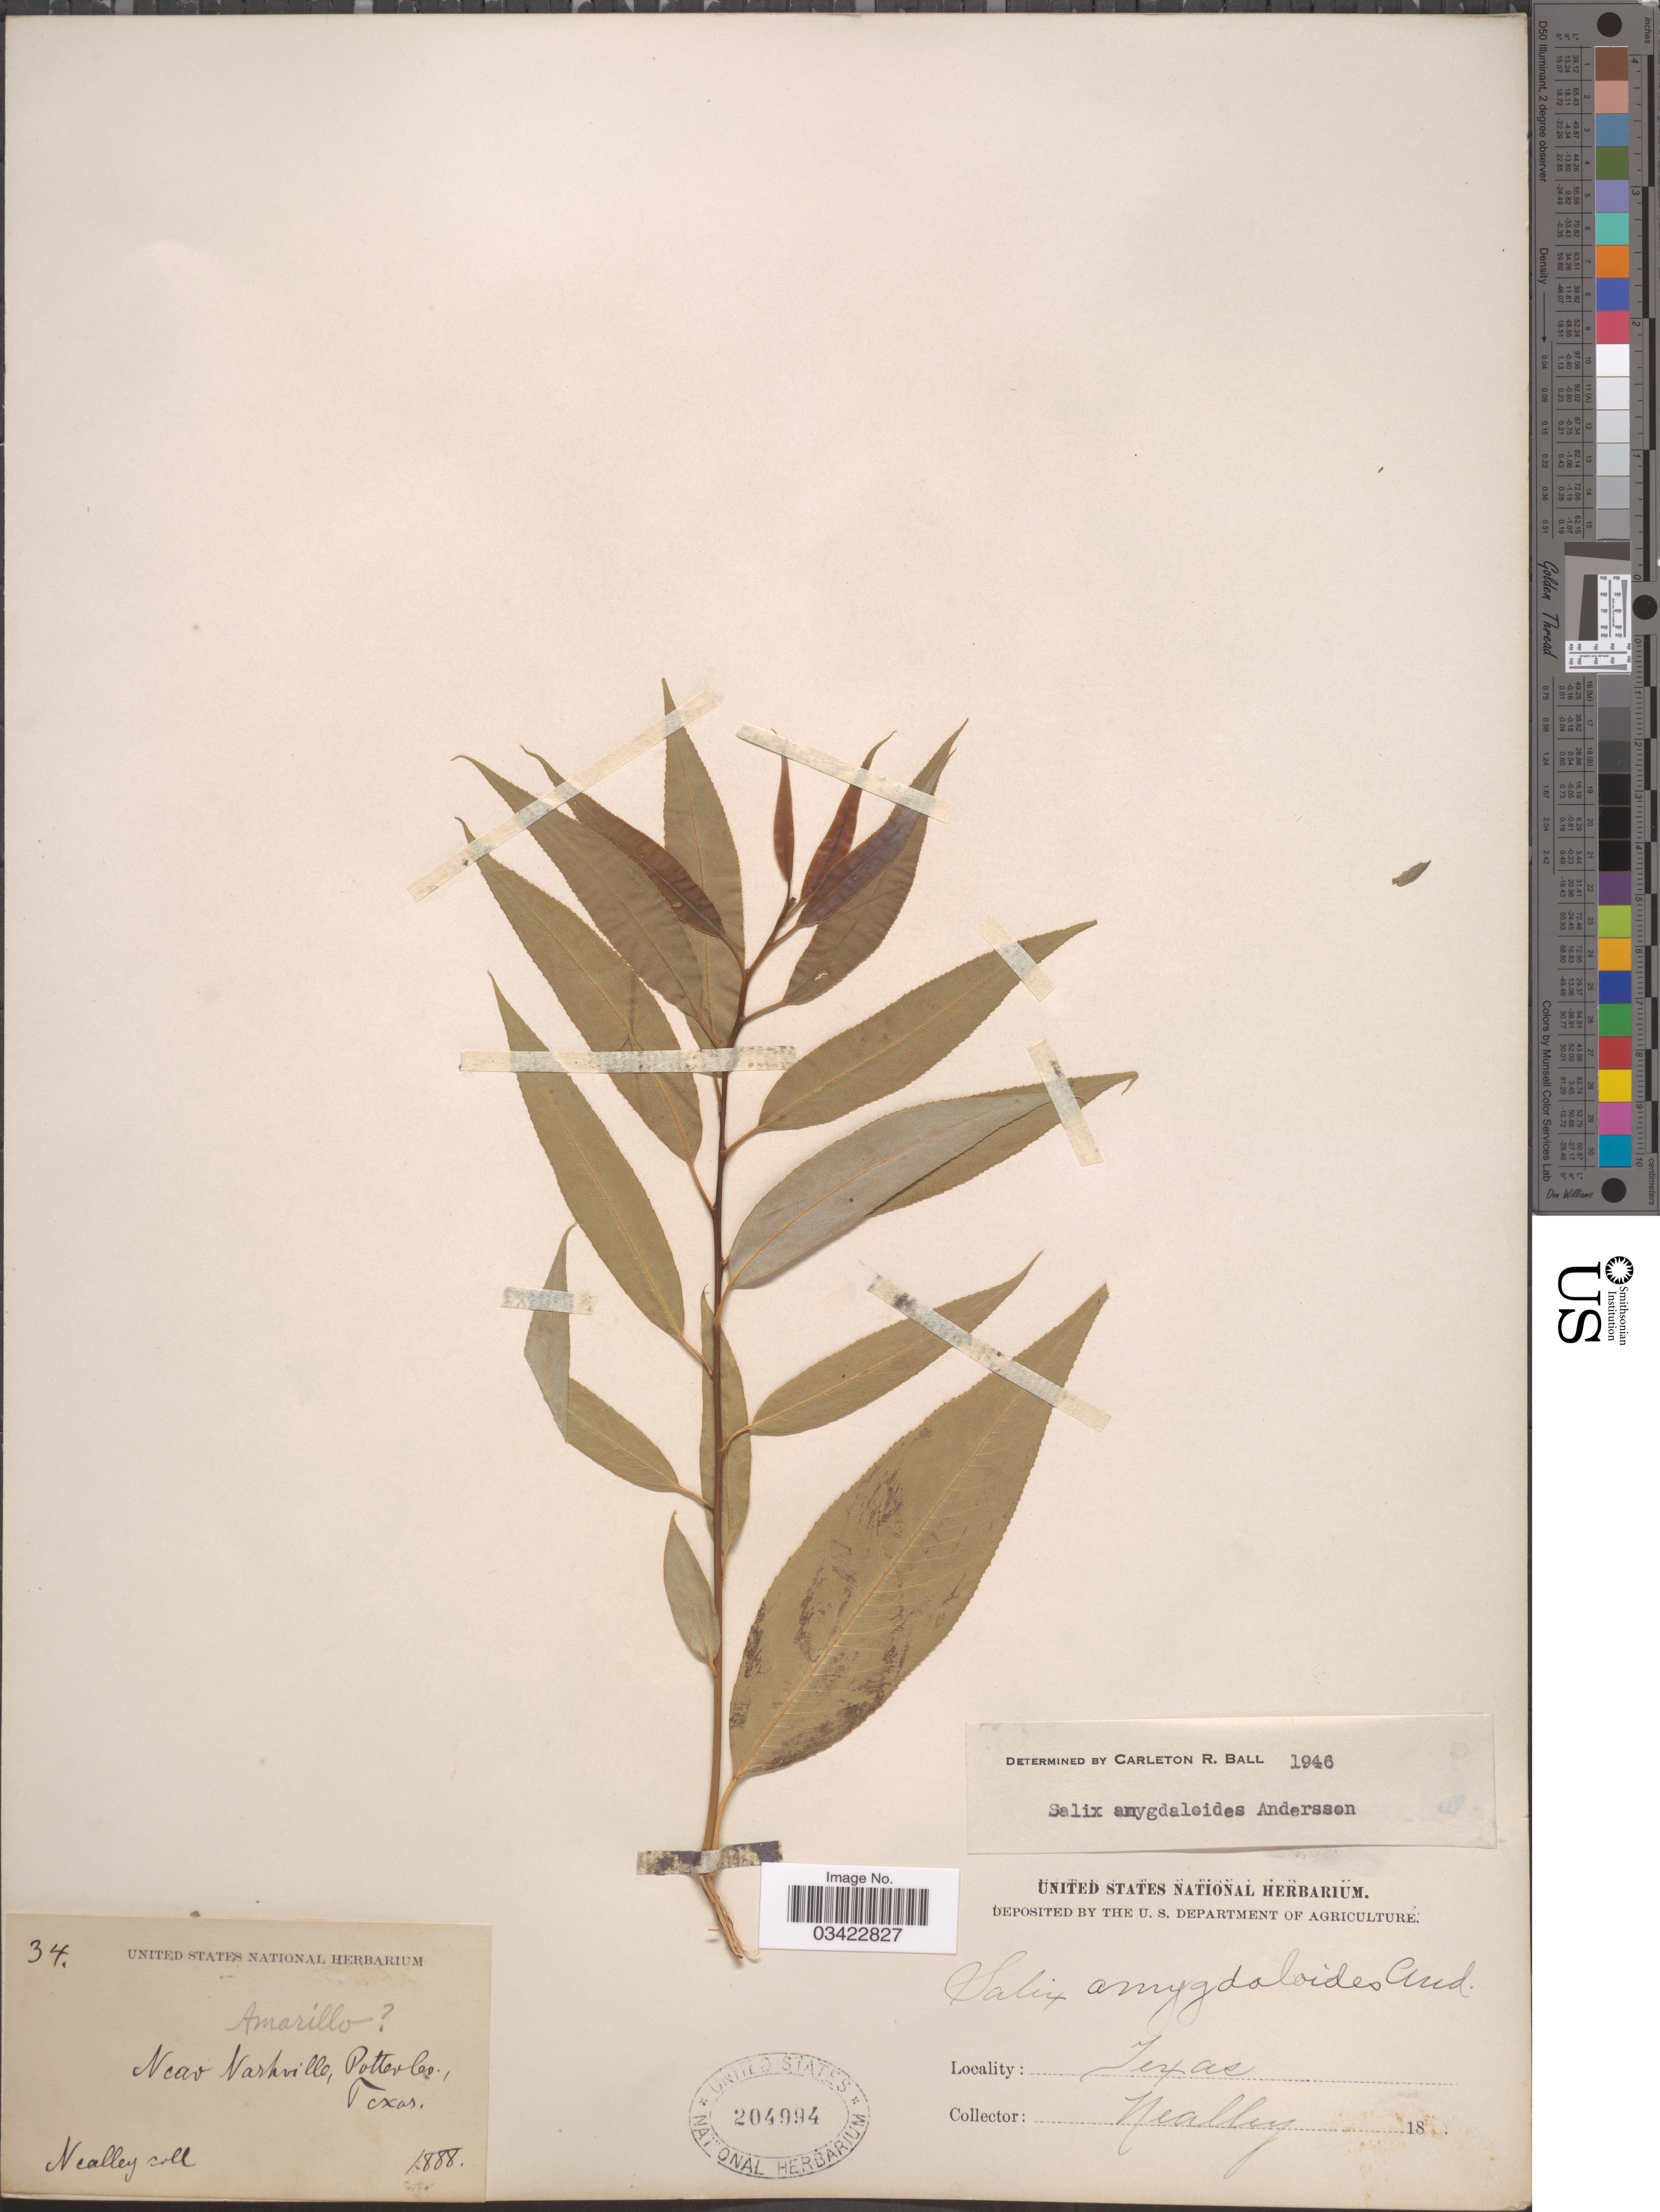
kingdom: Plantae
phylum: Tracheophyta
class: Magnoliopsida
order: Malpighiales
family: Salicaceae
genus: Salix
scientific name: Salix amygdaloides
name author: Andersson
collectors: Nealley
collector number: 34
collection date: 1888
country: United States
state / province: Texas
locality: Near Nashville, Potter Co.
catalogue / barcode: US 204994